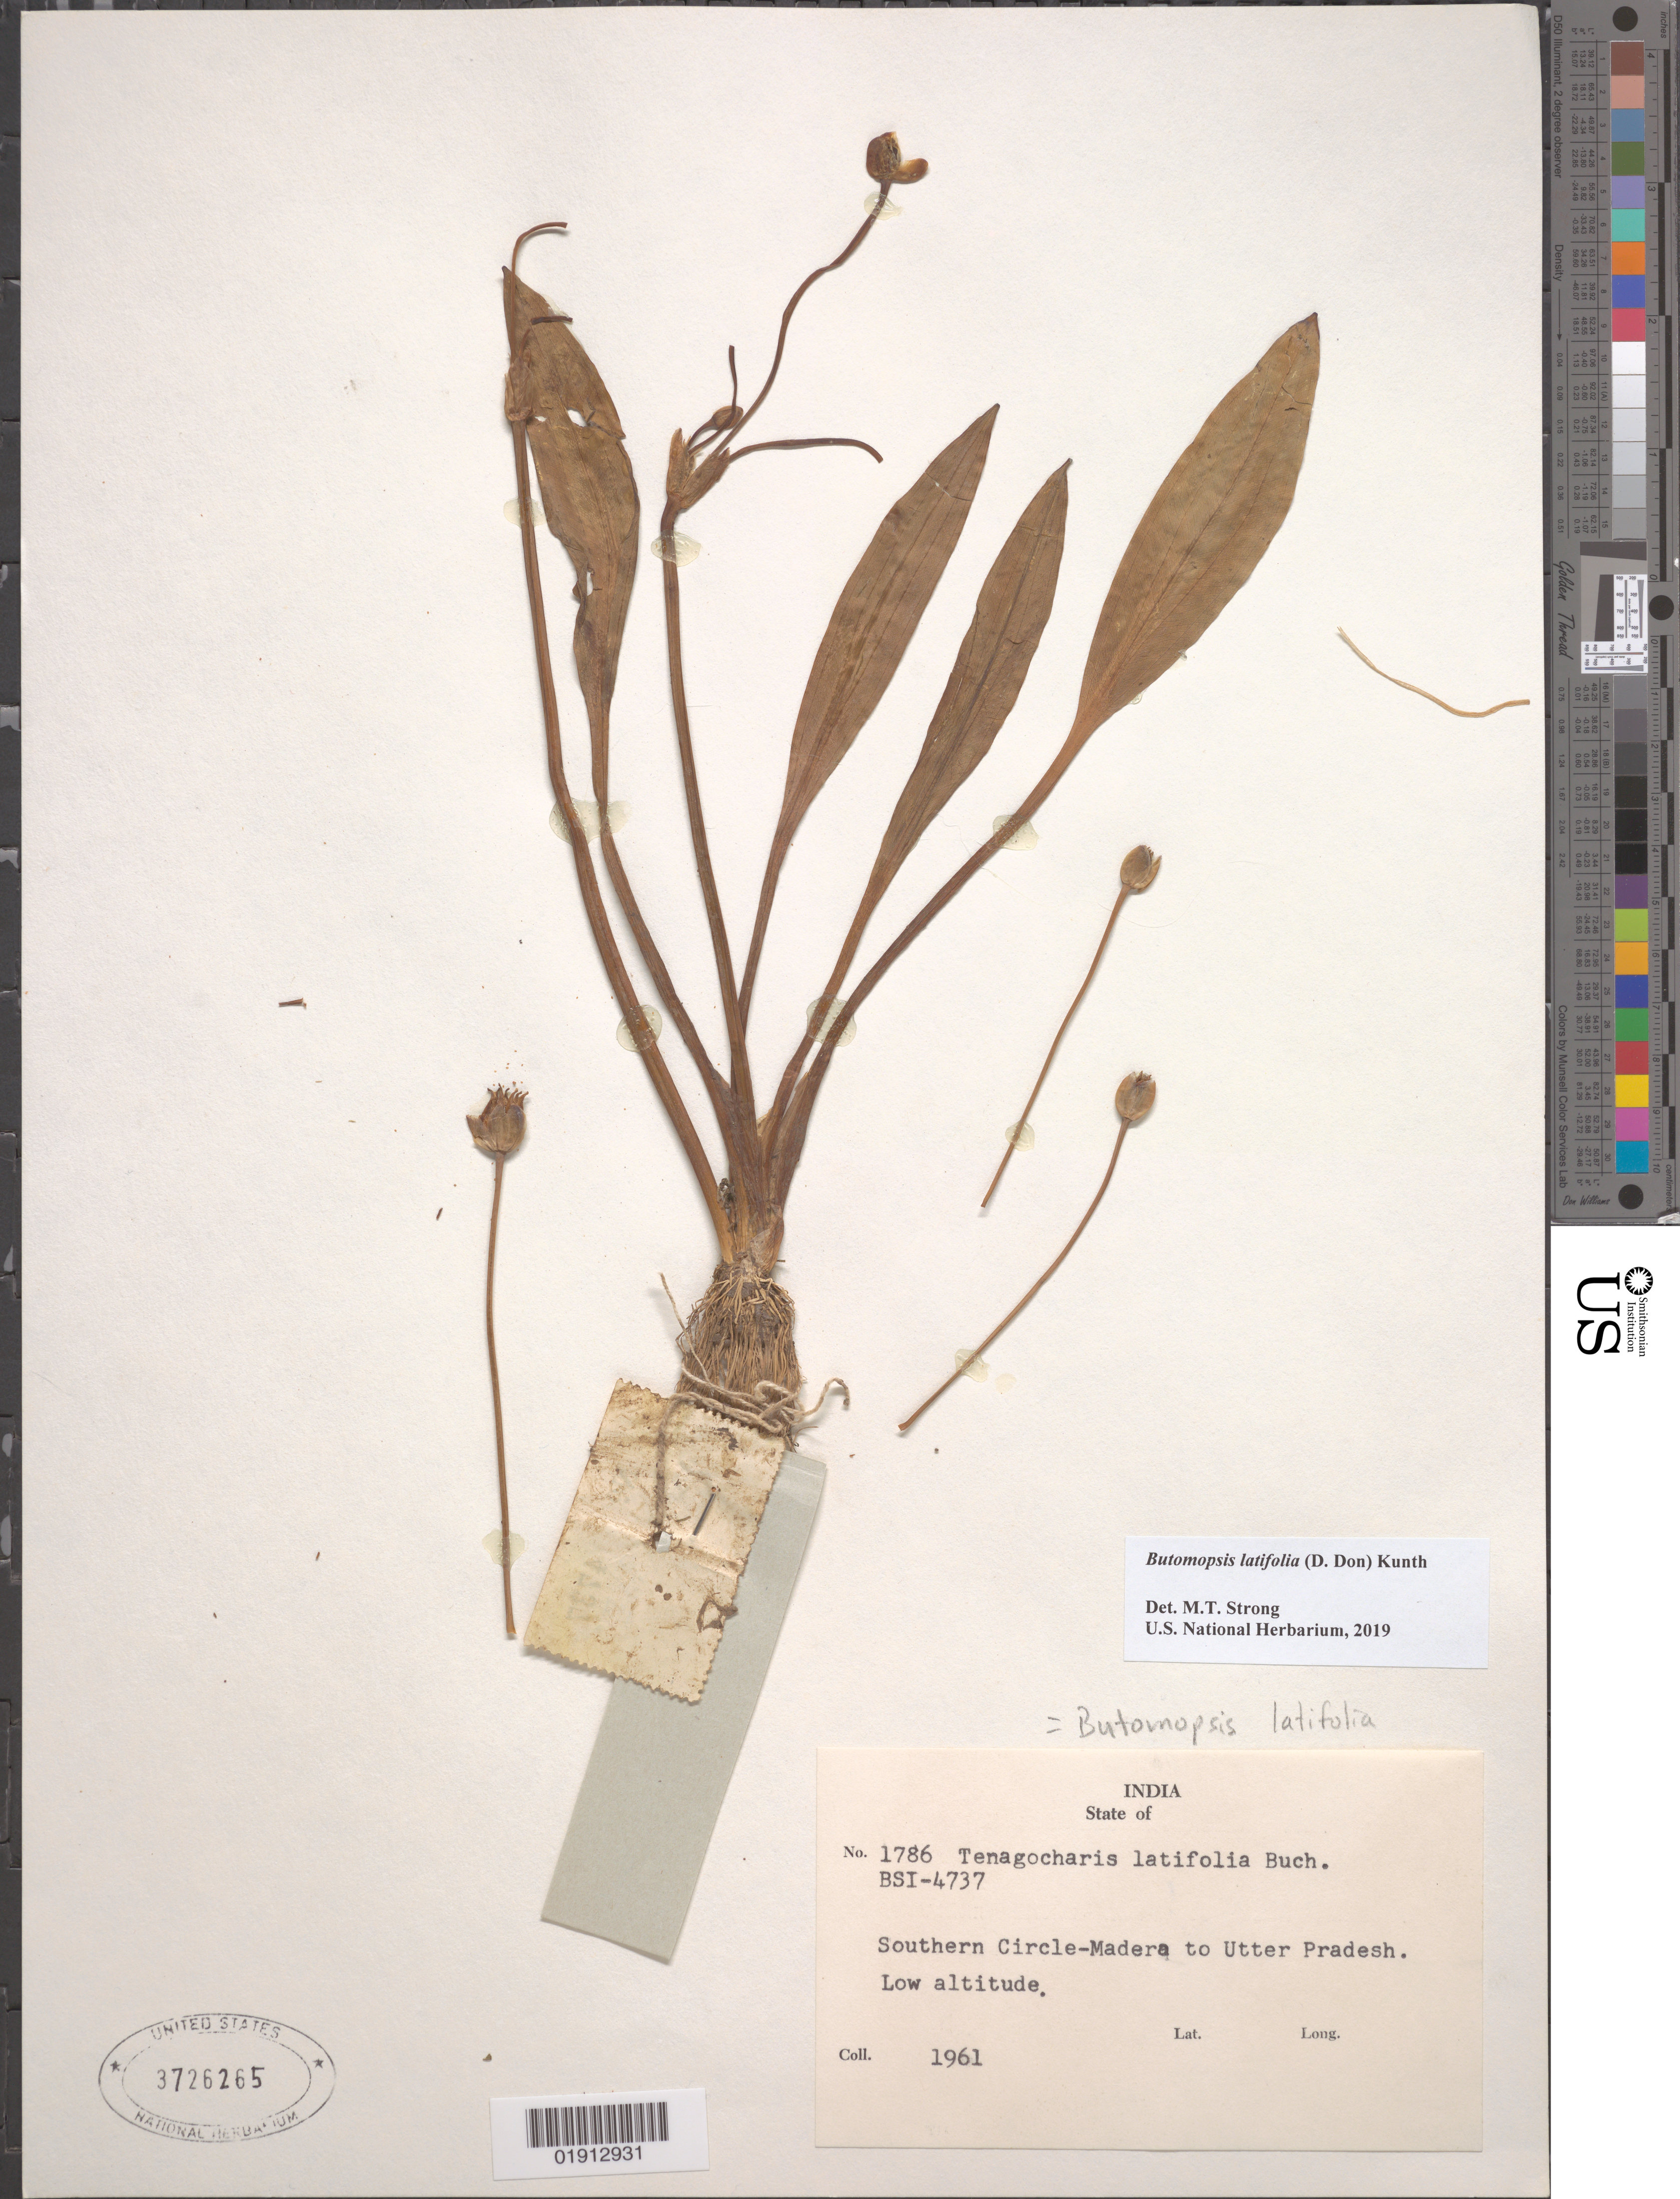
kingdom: Plantae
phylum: Tracheophyta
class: Liliopsida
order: Alismatales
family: Alismataceae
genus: Butomopsis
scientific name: Butomopsis latifolia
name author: (D. Don) Kunth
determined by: Strong, Mark T., (BOT), Smithsonian Institution - National Museum of Natural History (UNITED STATES)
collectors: R. Kaul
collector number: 1786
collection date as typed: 1961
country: India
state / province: Uttar Pradesh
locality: Southern Circle-Madera to Utter Pradesh.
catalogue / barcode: US 3726265